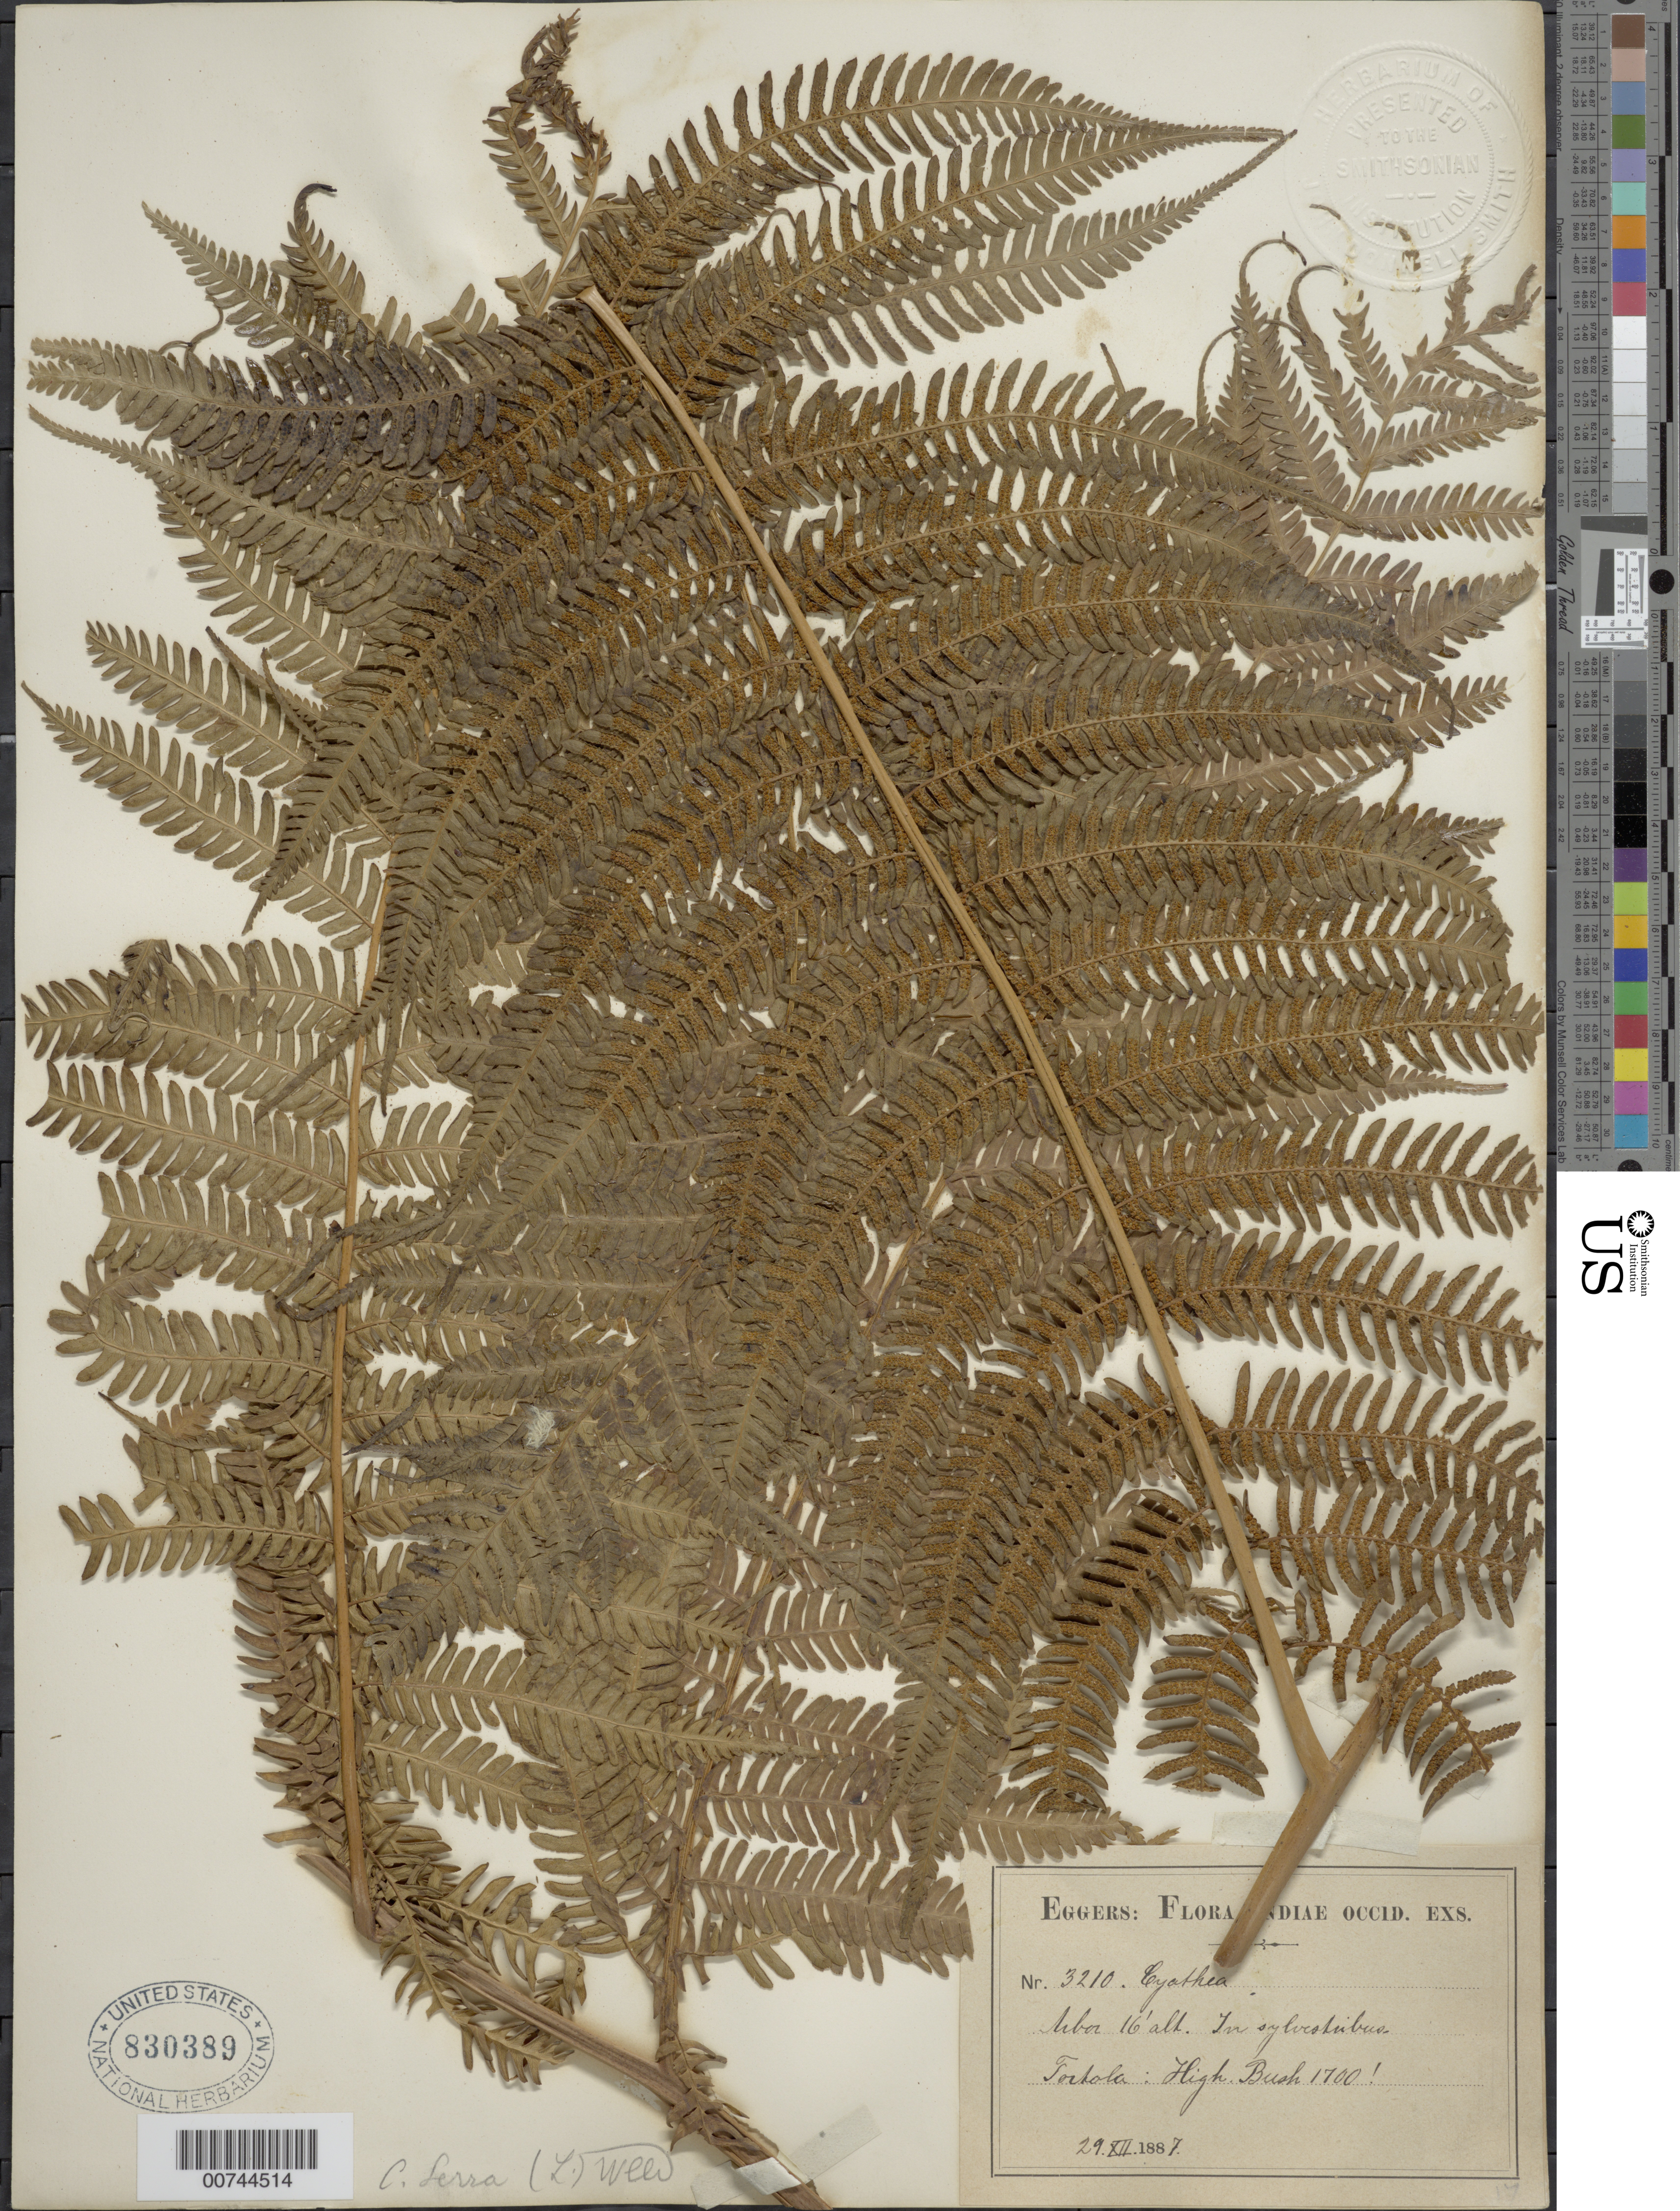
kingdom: Plantae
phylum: Tracheophyta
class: Polypodiopsida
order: Cyatheales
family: Cyatheaceae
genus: Cyathea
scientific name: Cyathea arborea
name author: (L.) Sm.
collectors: H. F. A. von Eggers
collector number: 3210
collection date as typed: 29 Dec 1887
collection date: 1887-12-29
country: British Virgin Islands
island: Tortola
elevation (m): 518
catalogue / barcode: US 830389